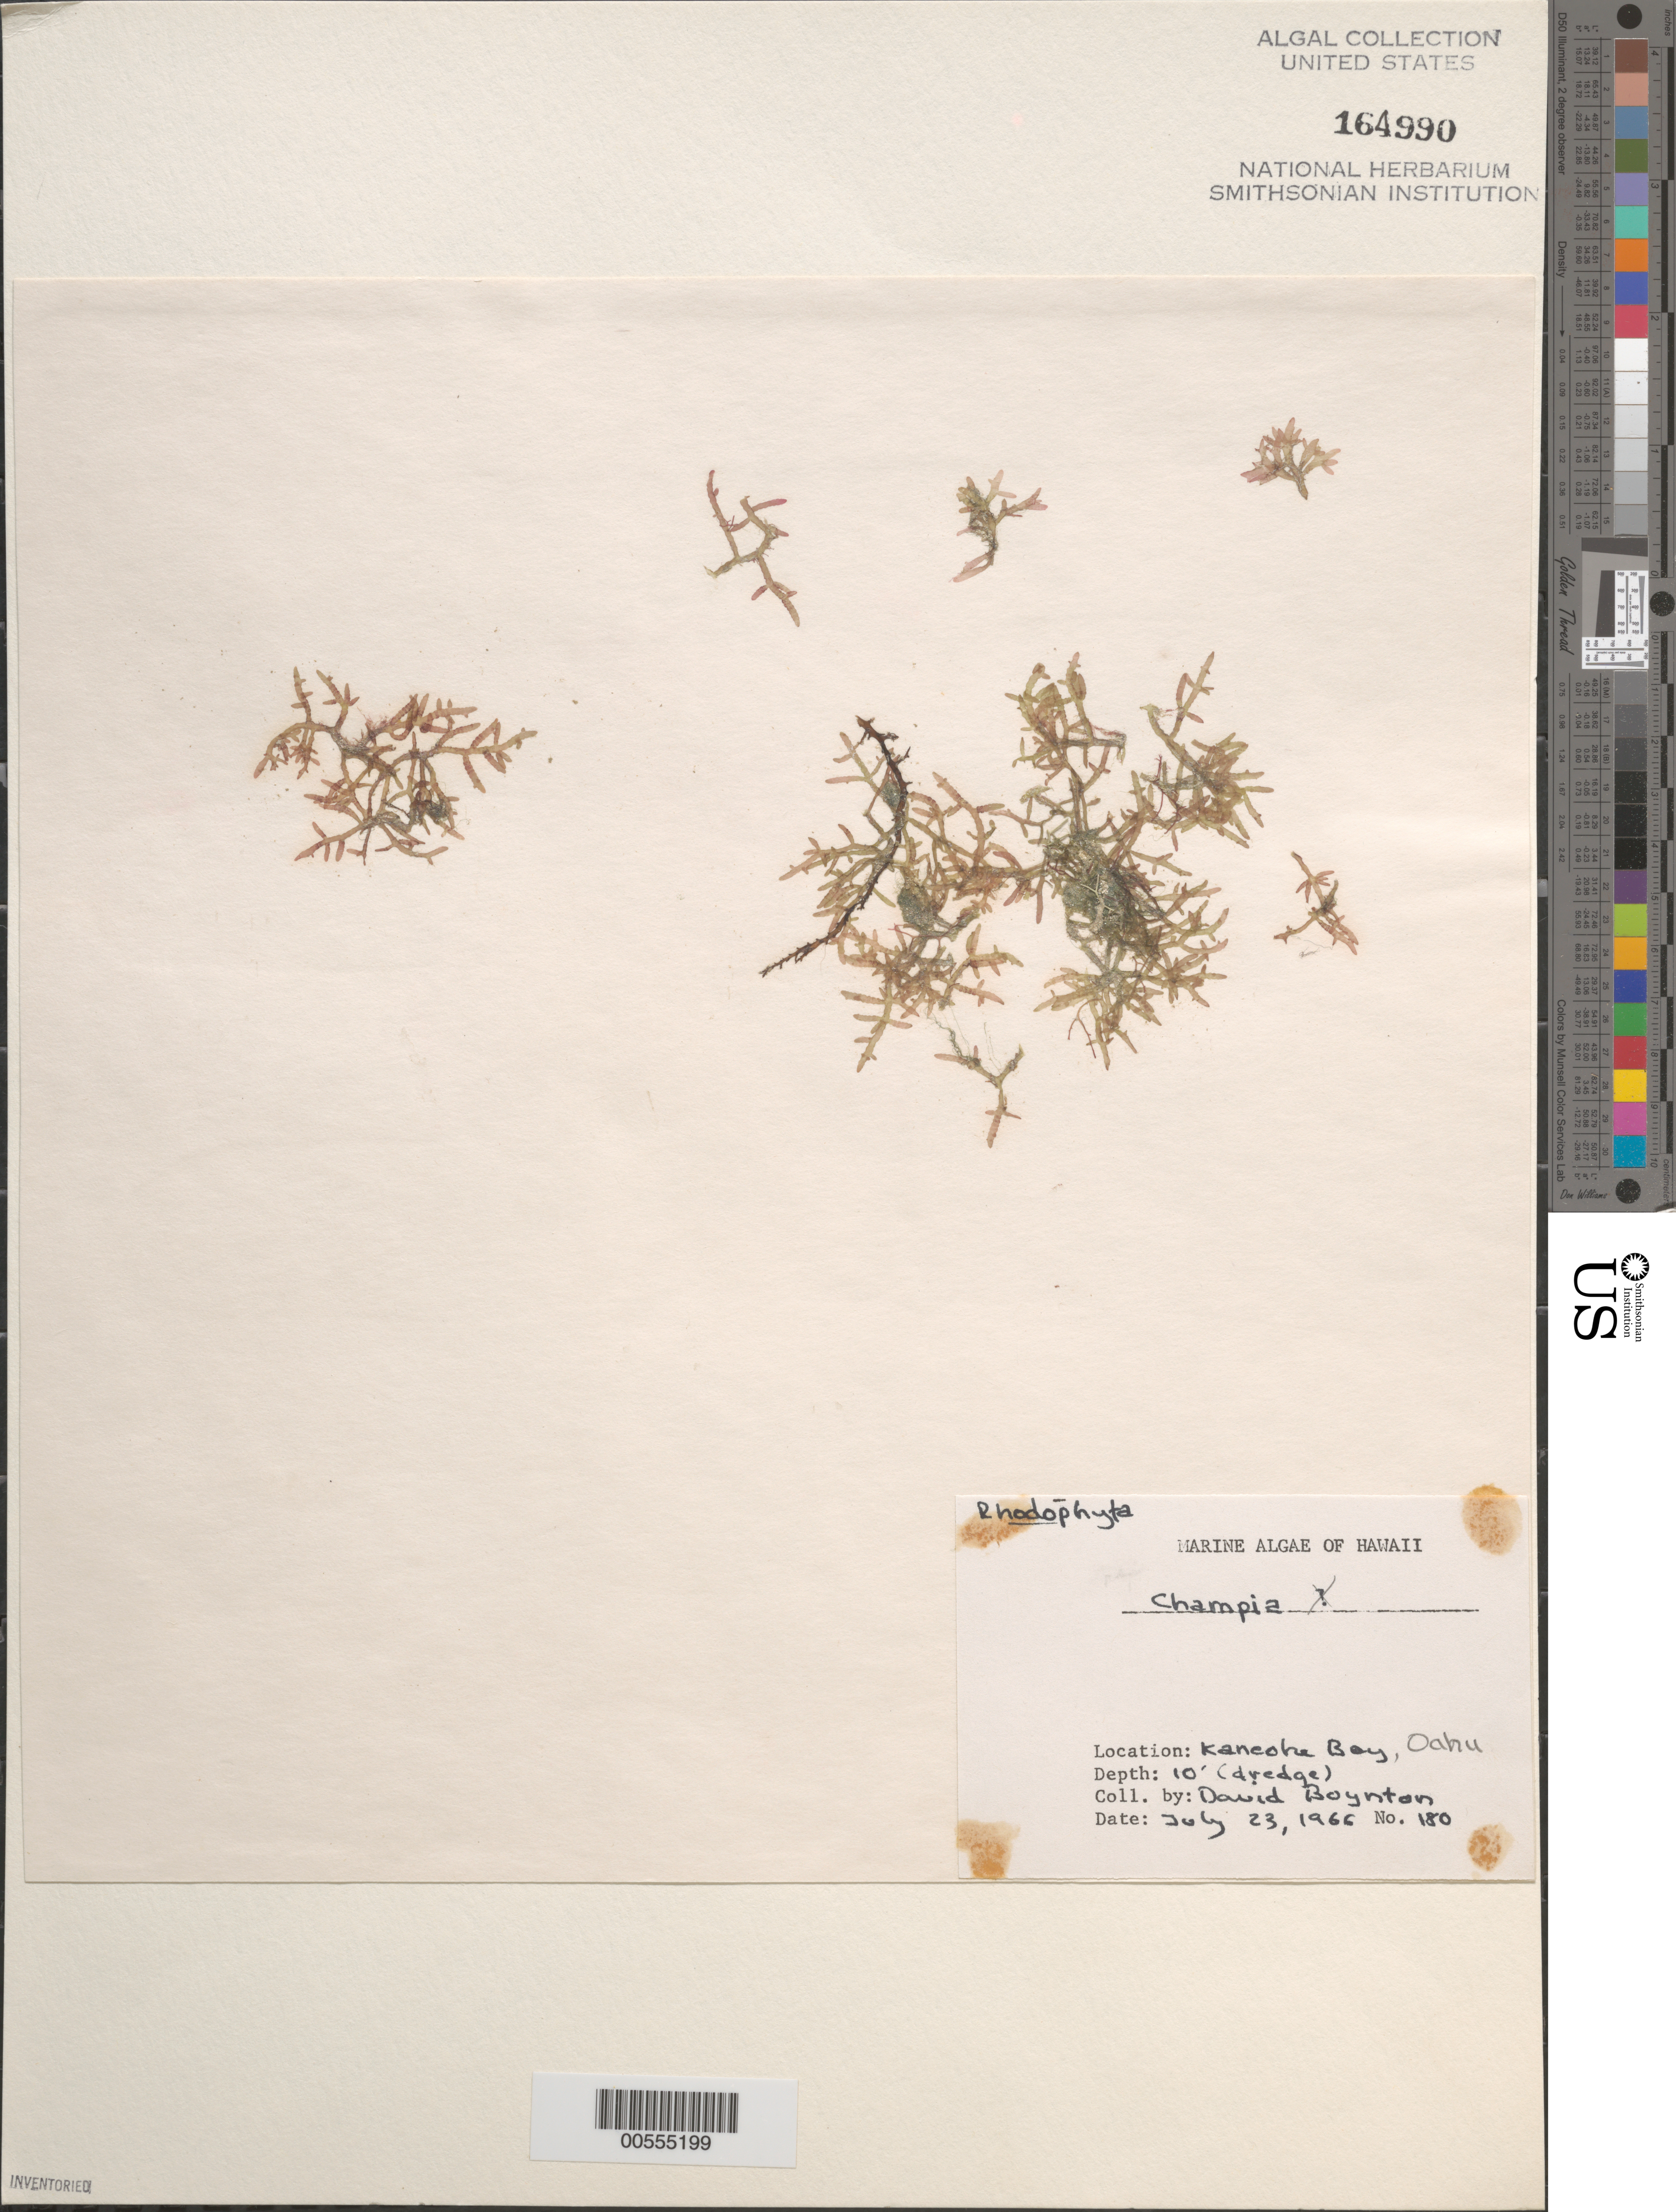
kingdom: Plantae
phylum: Rhodophyta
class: Florideophyceae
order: Rhodymeniales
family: Champiaceae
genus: Champia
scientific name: Champia sp.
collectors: D. Boynton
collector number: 180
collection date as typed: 23 Jul 1966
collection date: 1966-07-23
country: United States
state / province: Hawaii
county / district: Honolulu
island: Oahu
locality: Kaneohe Bay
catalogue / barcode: US 164990